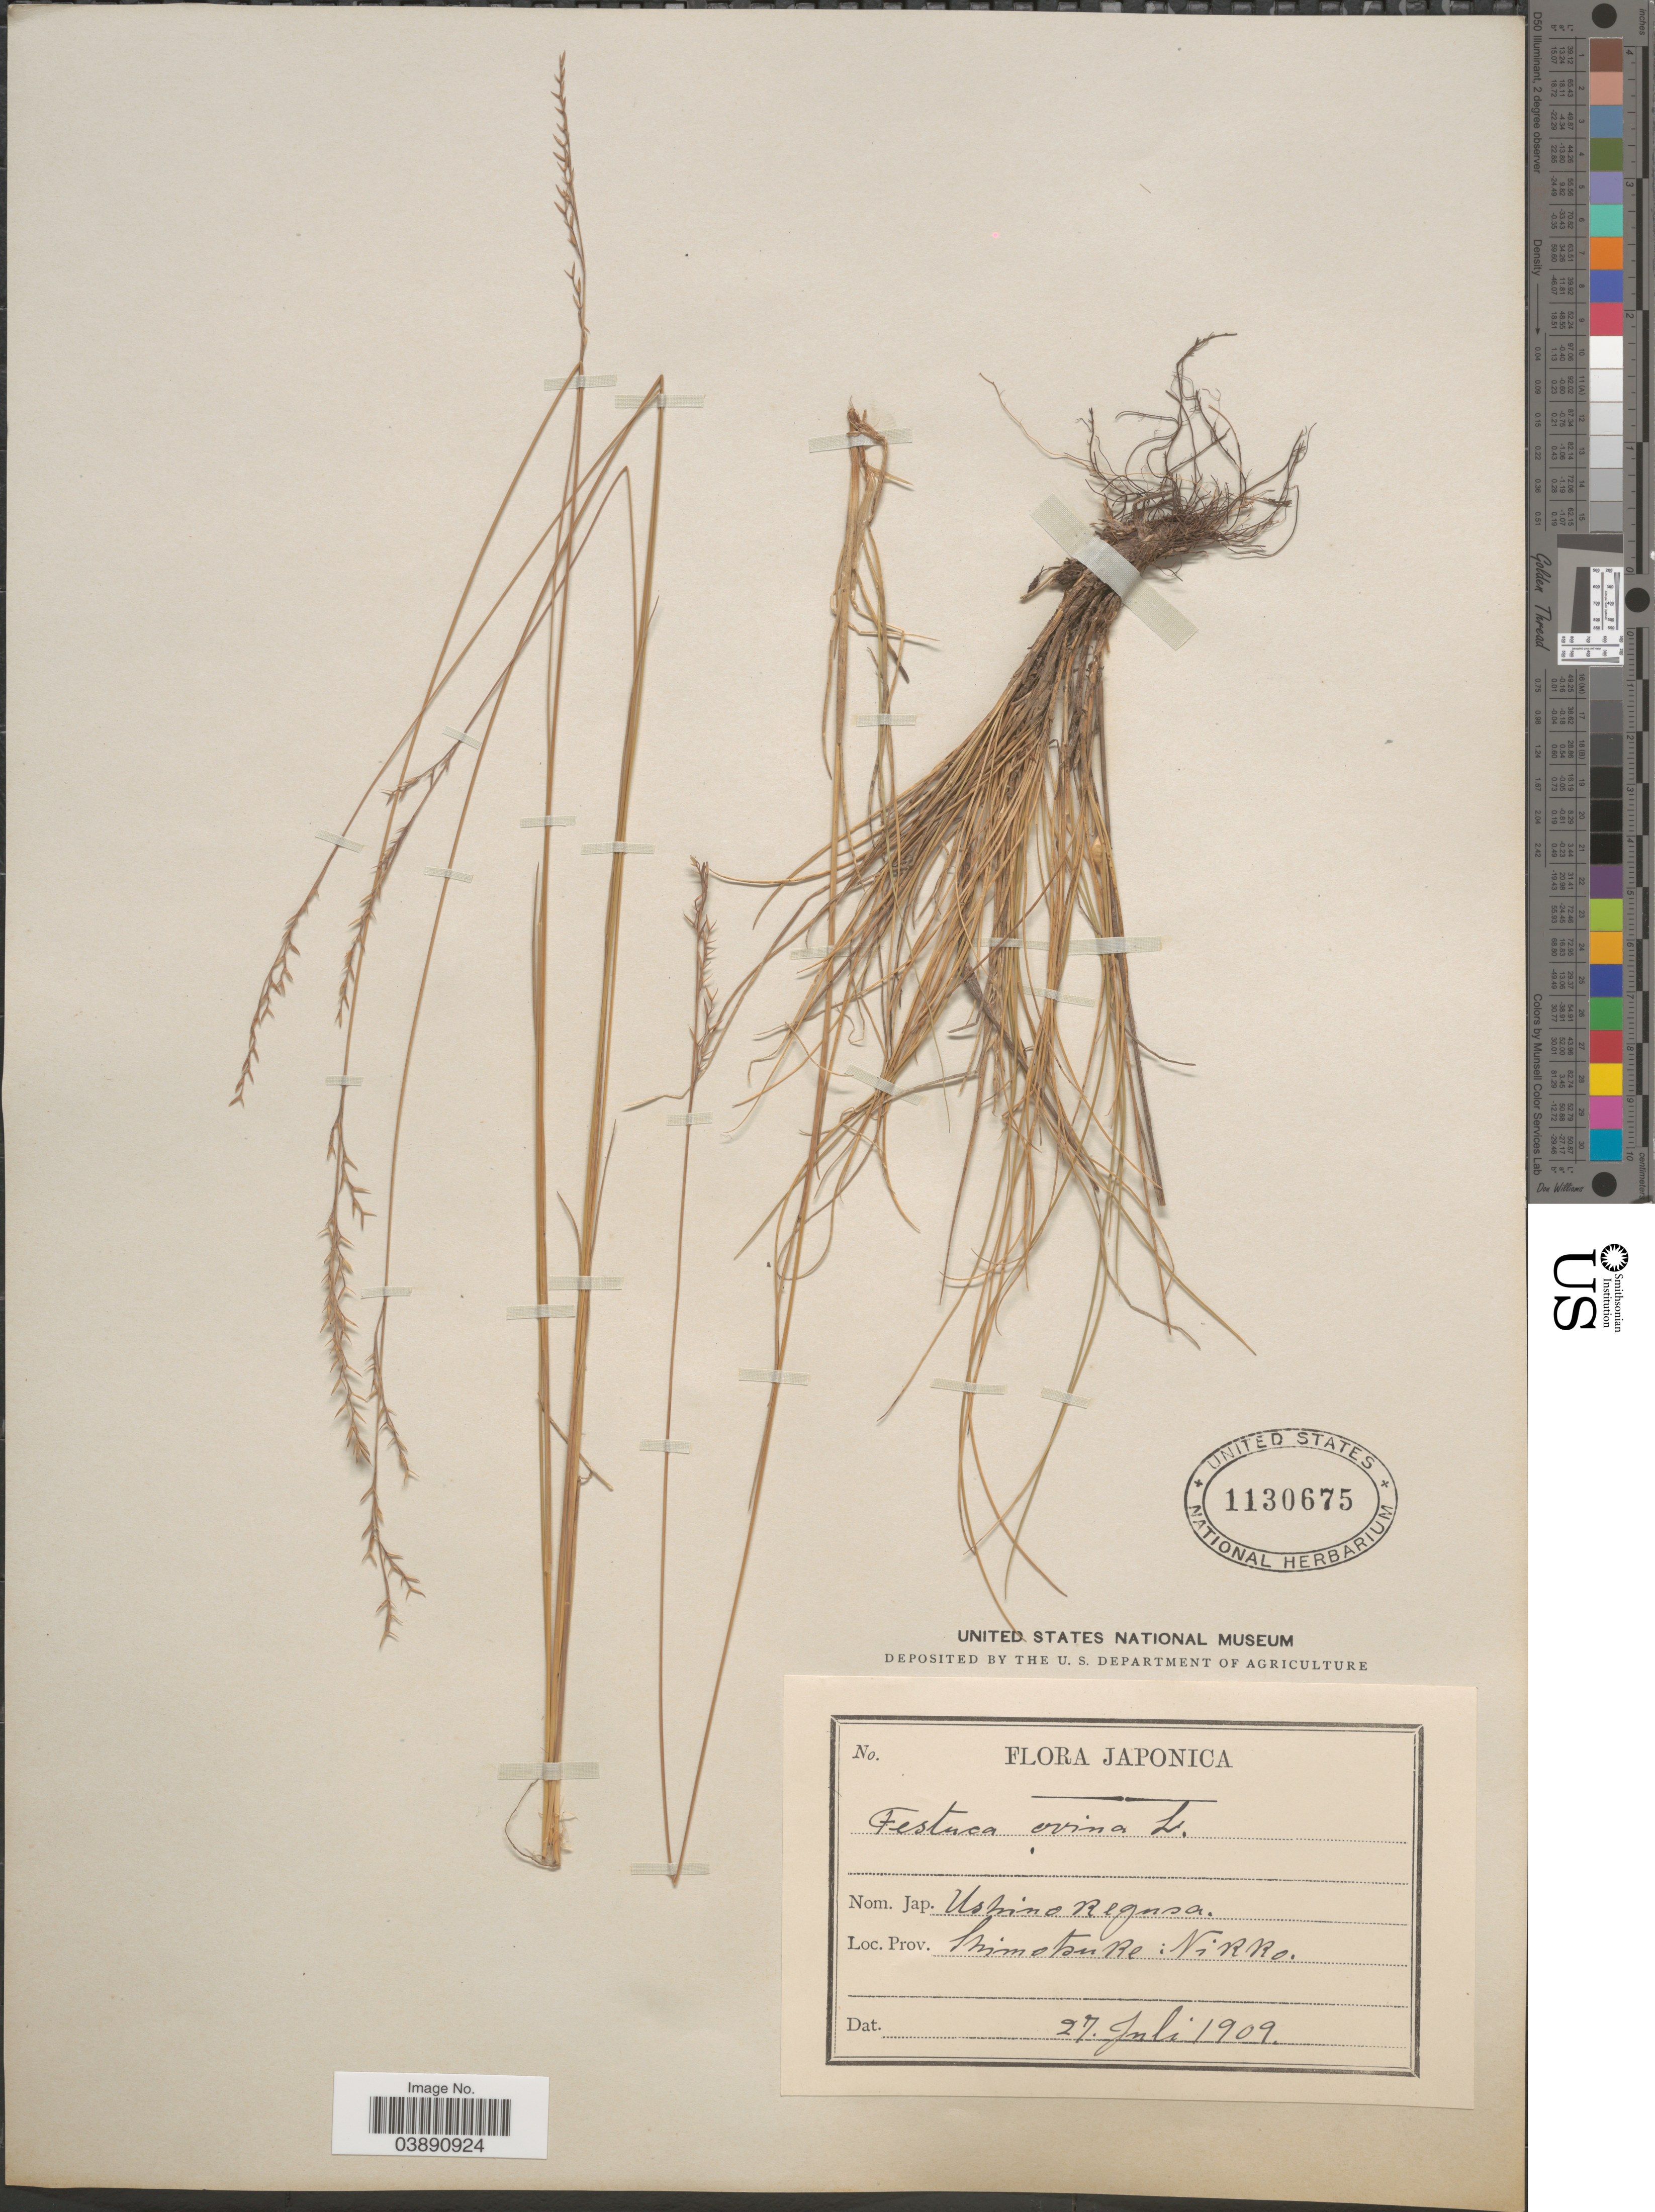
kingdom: Plantae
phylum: Tracheophyta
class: Liliopsida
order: Poales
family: Poaceae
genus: Festuca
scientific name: Festuca ovina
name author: L.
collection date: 1909-07-27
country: Japan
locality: Japonica. Shimotsuke: Nikko.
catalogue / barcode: US 1130675